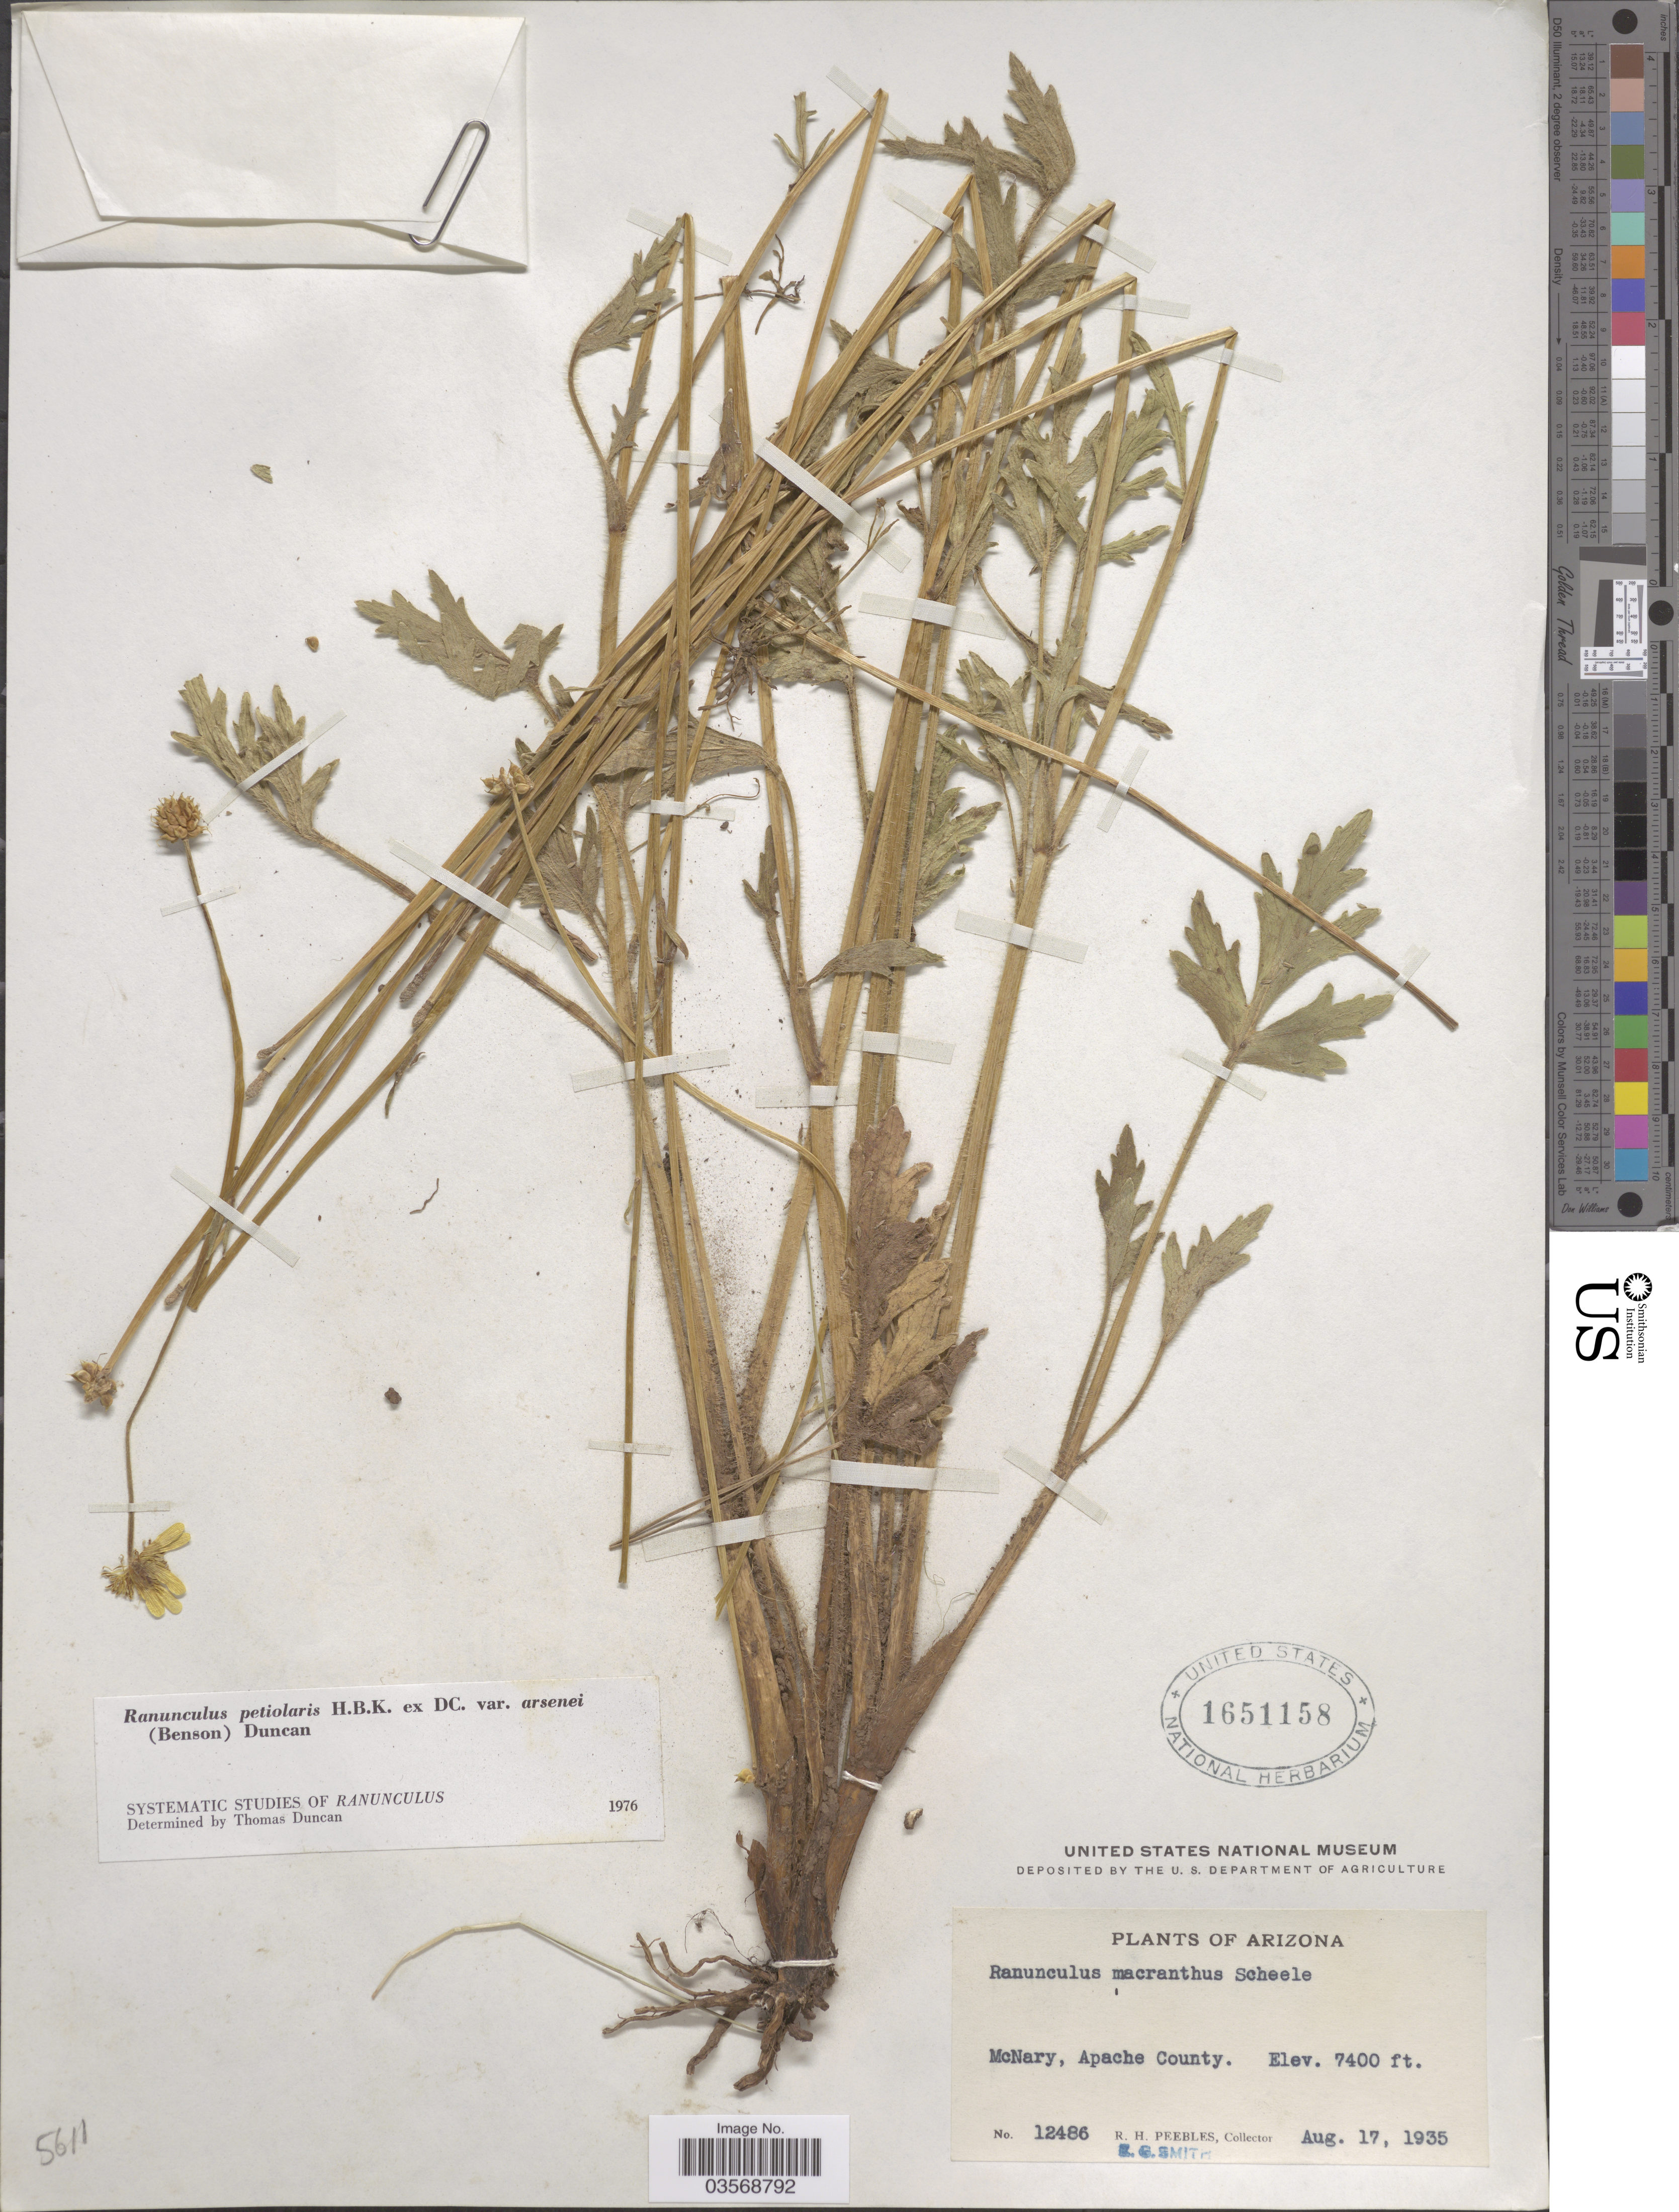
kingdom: Plantae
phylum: Tracheophyta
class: Magnoliopsida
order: Ranunculales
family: Ranunculaceae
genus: Ranunculus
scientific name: Ranunculus petiolaris var. arsenei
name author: (L.D. Benson) Duncan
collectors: R. H. Peebles & E. G. Smith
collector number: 12486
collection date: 1935-08-17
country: United States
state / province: Arizona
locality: McNary, Apache County.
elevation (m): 2256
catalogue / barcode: US 1651158